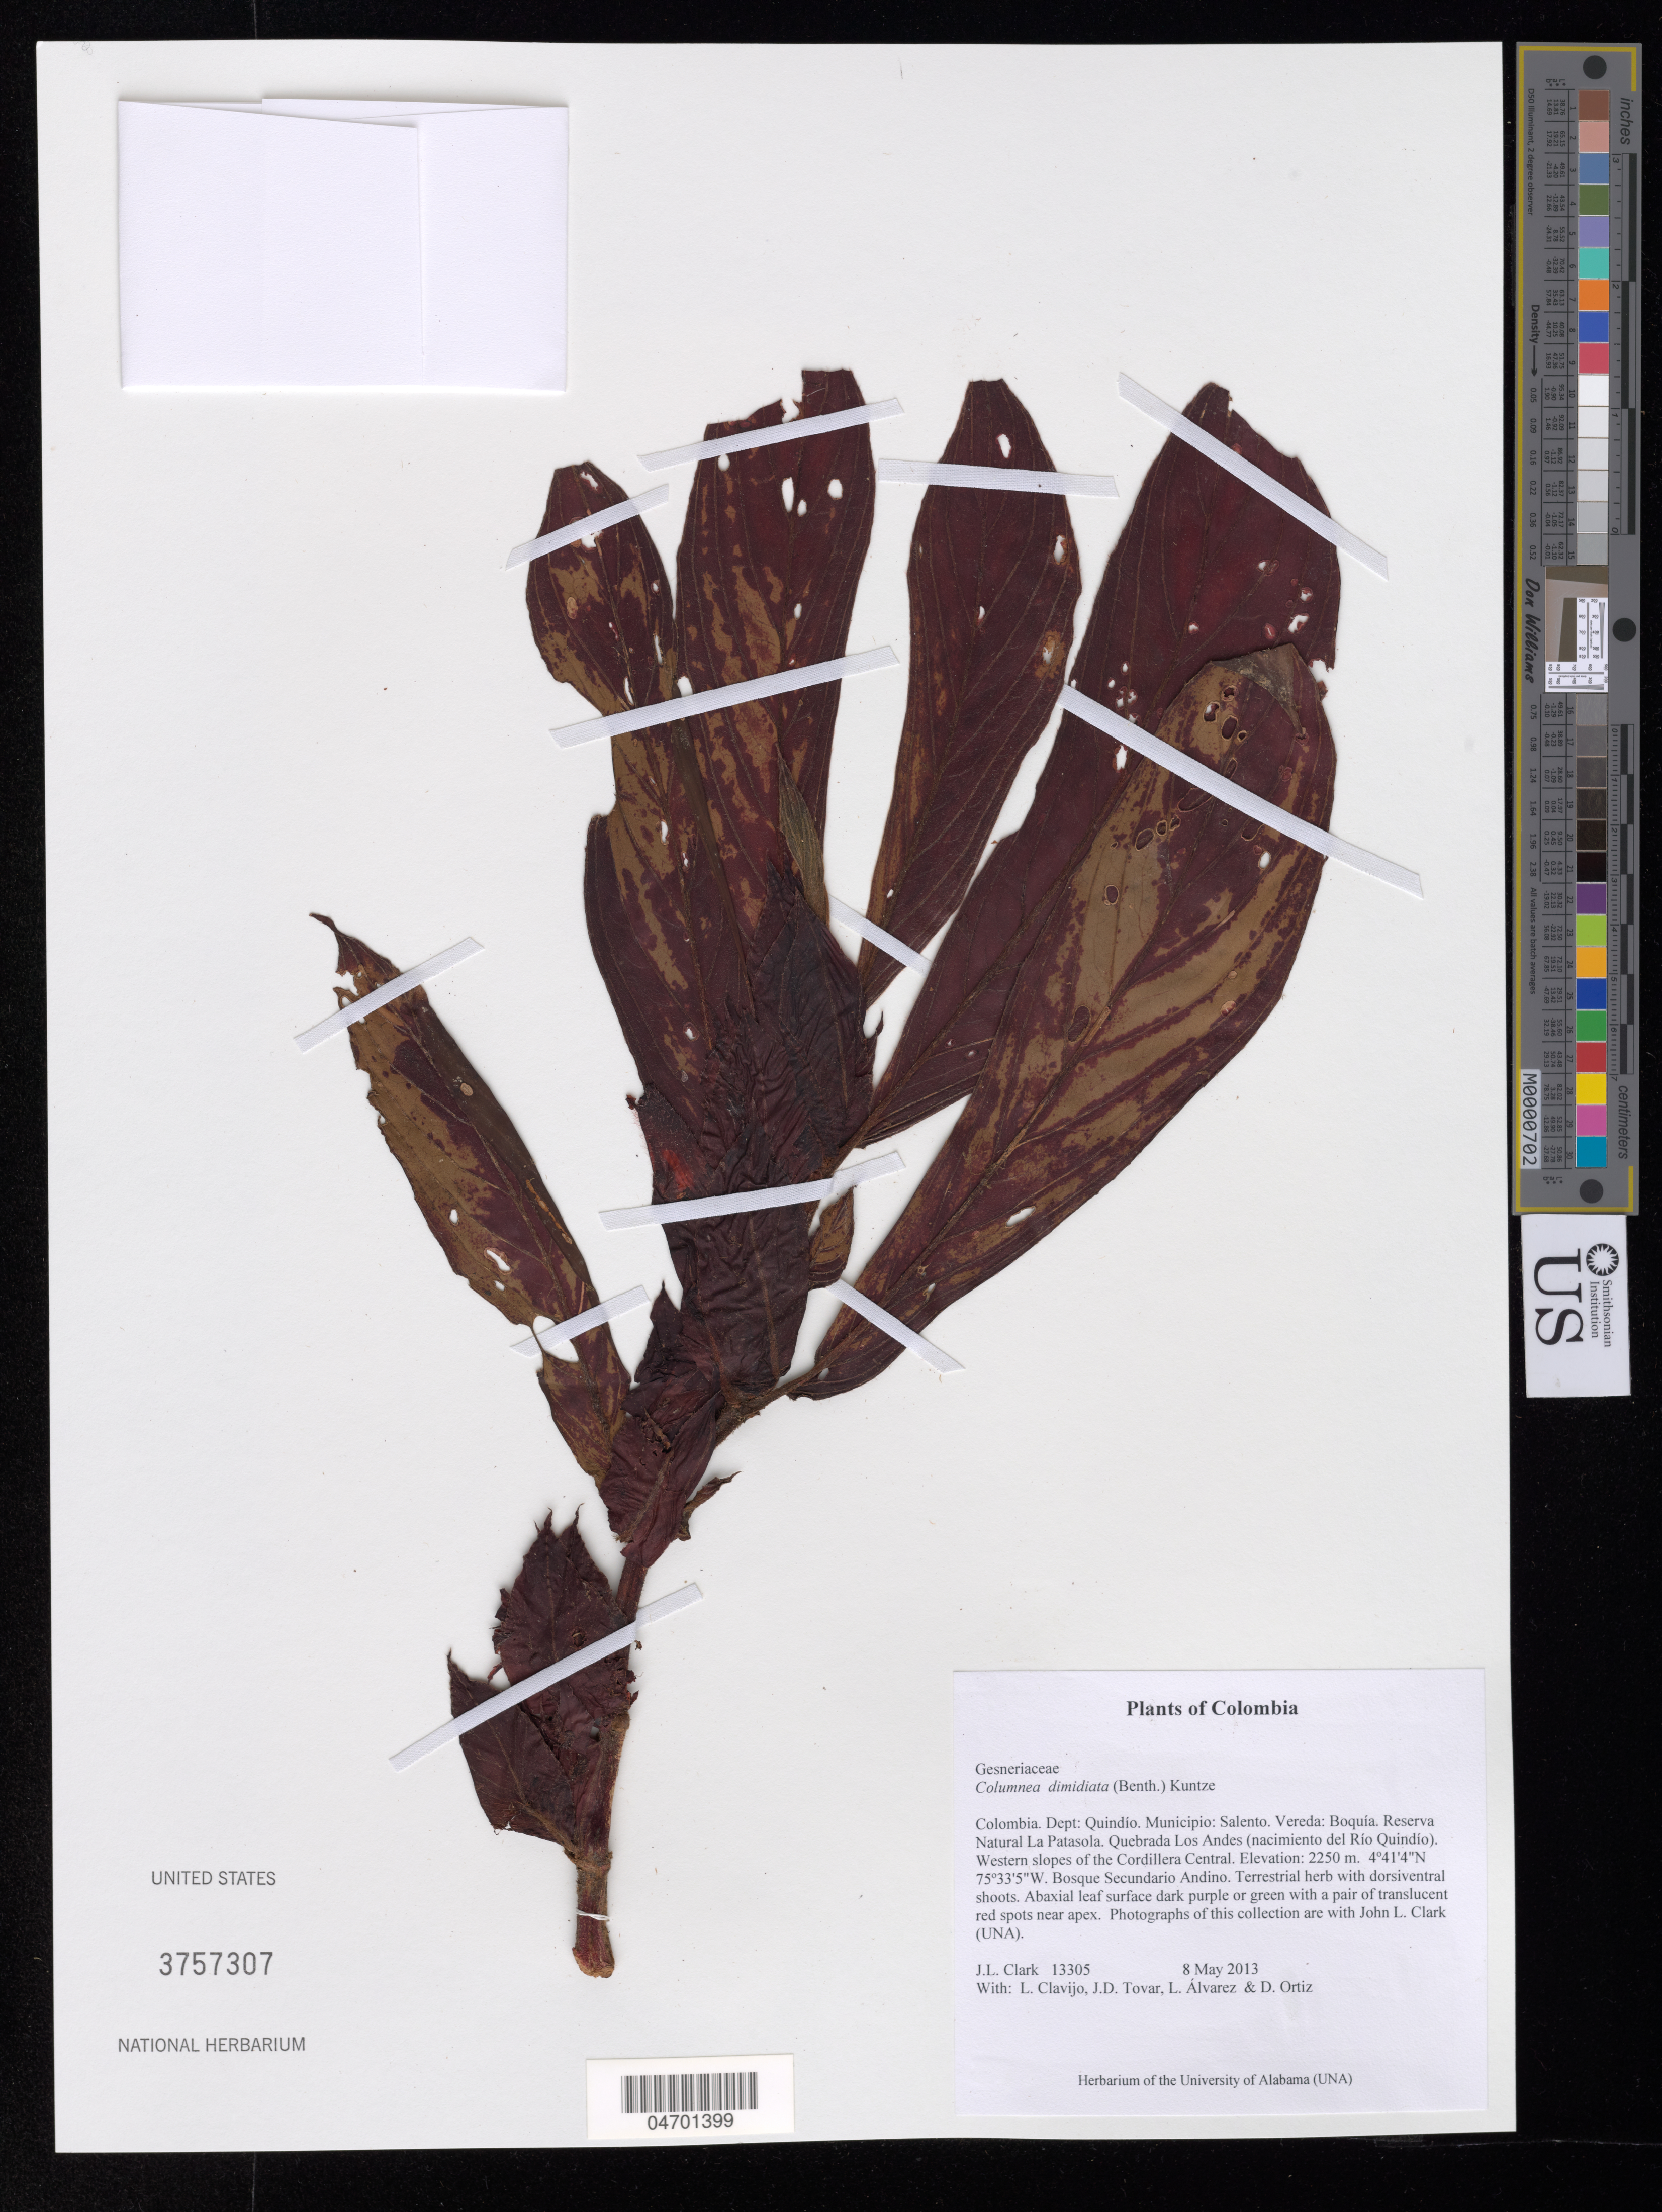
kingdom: Plantae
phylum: Tracheophyta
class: Magnoliopsida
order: Lamiales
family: Gesneriaceae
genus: Columnea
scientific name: Columnea dimidiata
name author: (Benth.) Kuntze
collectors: J. L. Clark, L. Clavijo, J. Tovar & L. Alvarez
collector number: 13305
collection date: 2013-05-08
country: Colombia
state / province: Quindío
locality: Dept: Quindío. Municipio: Salento. Vereda: Boquía. Reserva Natural La Patasola. Quebrada Los Andes (nacimiento del Río Quindío). Western slopes of the Cordillera Central.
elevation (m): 2250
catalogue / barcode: US 3757307